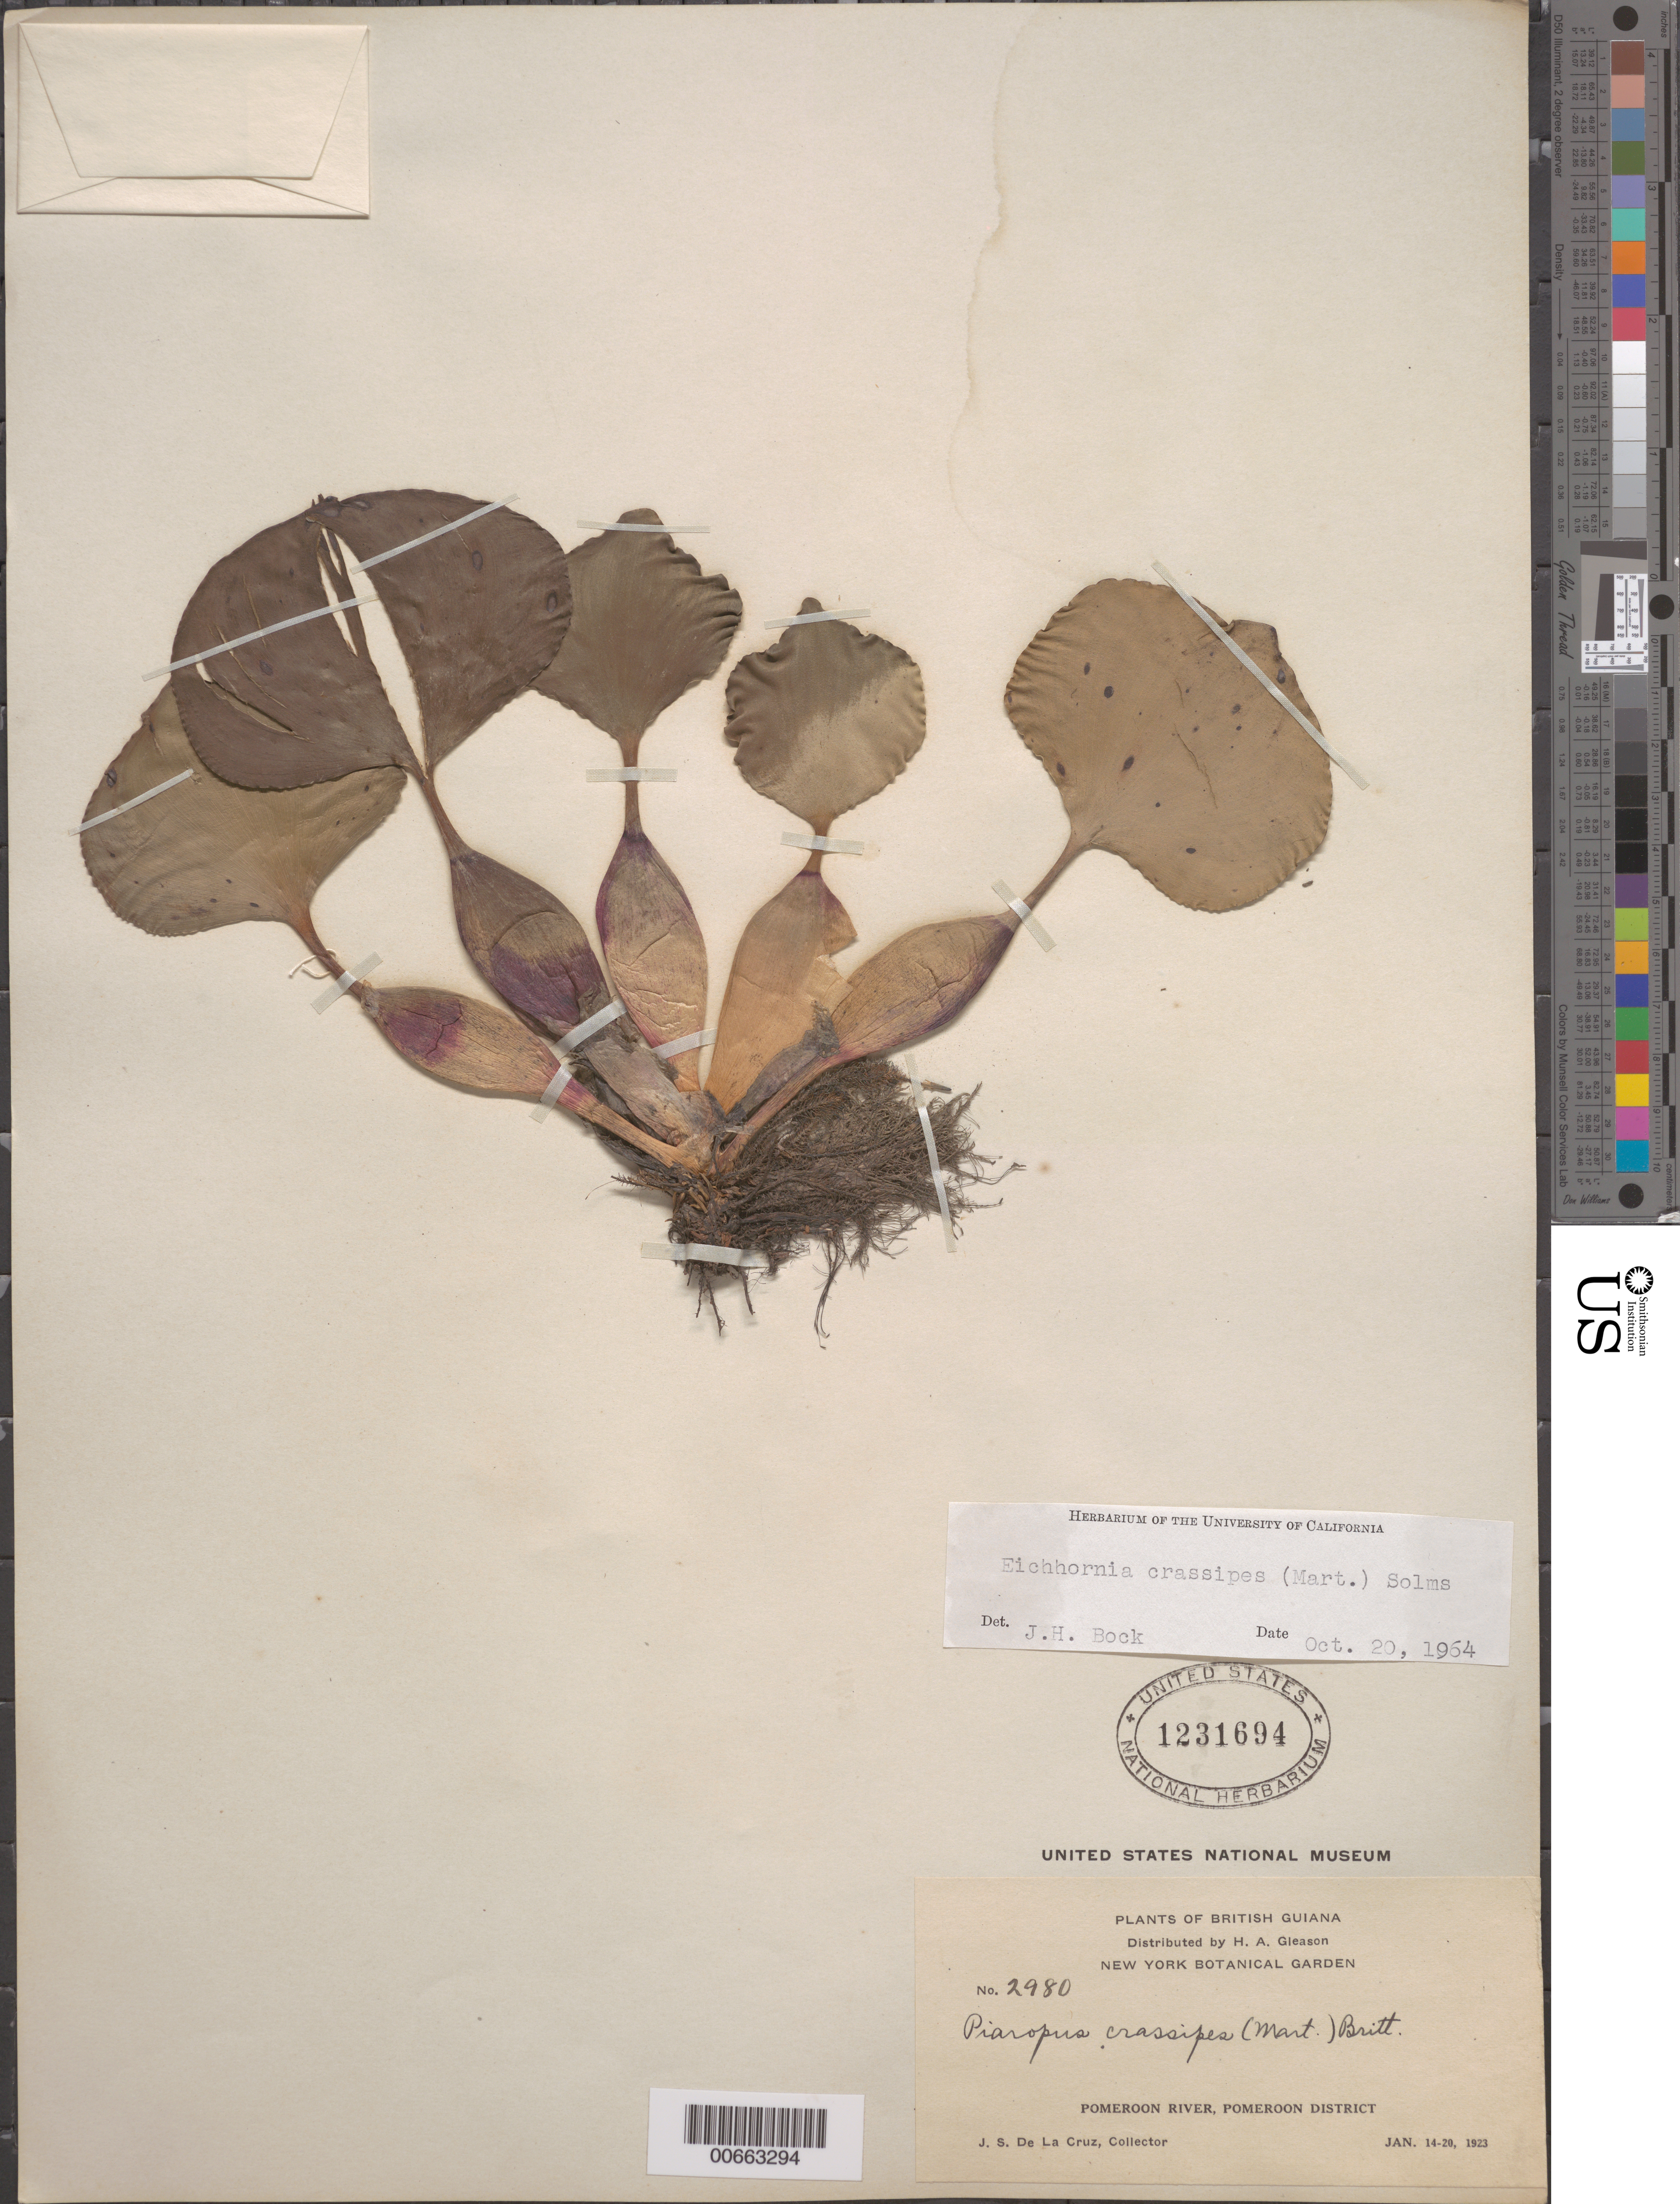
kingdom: Plantae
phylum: Tracheophyta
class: Liliopsida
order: Commelinales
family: Pontederiaceae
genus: Eichhornia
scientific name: Eichhornia crassipes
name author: (Mart.) Solms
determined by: Bock, J. H.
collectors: J. S. de la Cruz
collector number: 2980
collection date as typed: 14-Jan-23 to 20-Jan-23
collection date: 1923-01-14/1923-01-20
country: Guyana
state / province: Pomeroon-Supenaam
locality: Pomeroon R.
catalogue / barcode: US 1231694